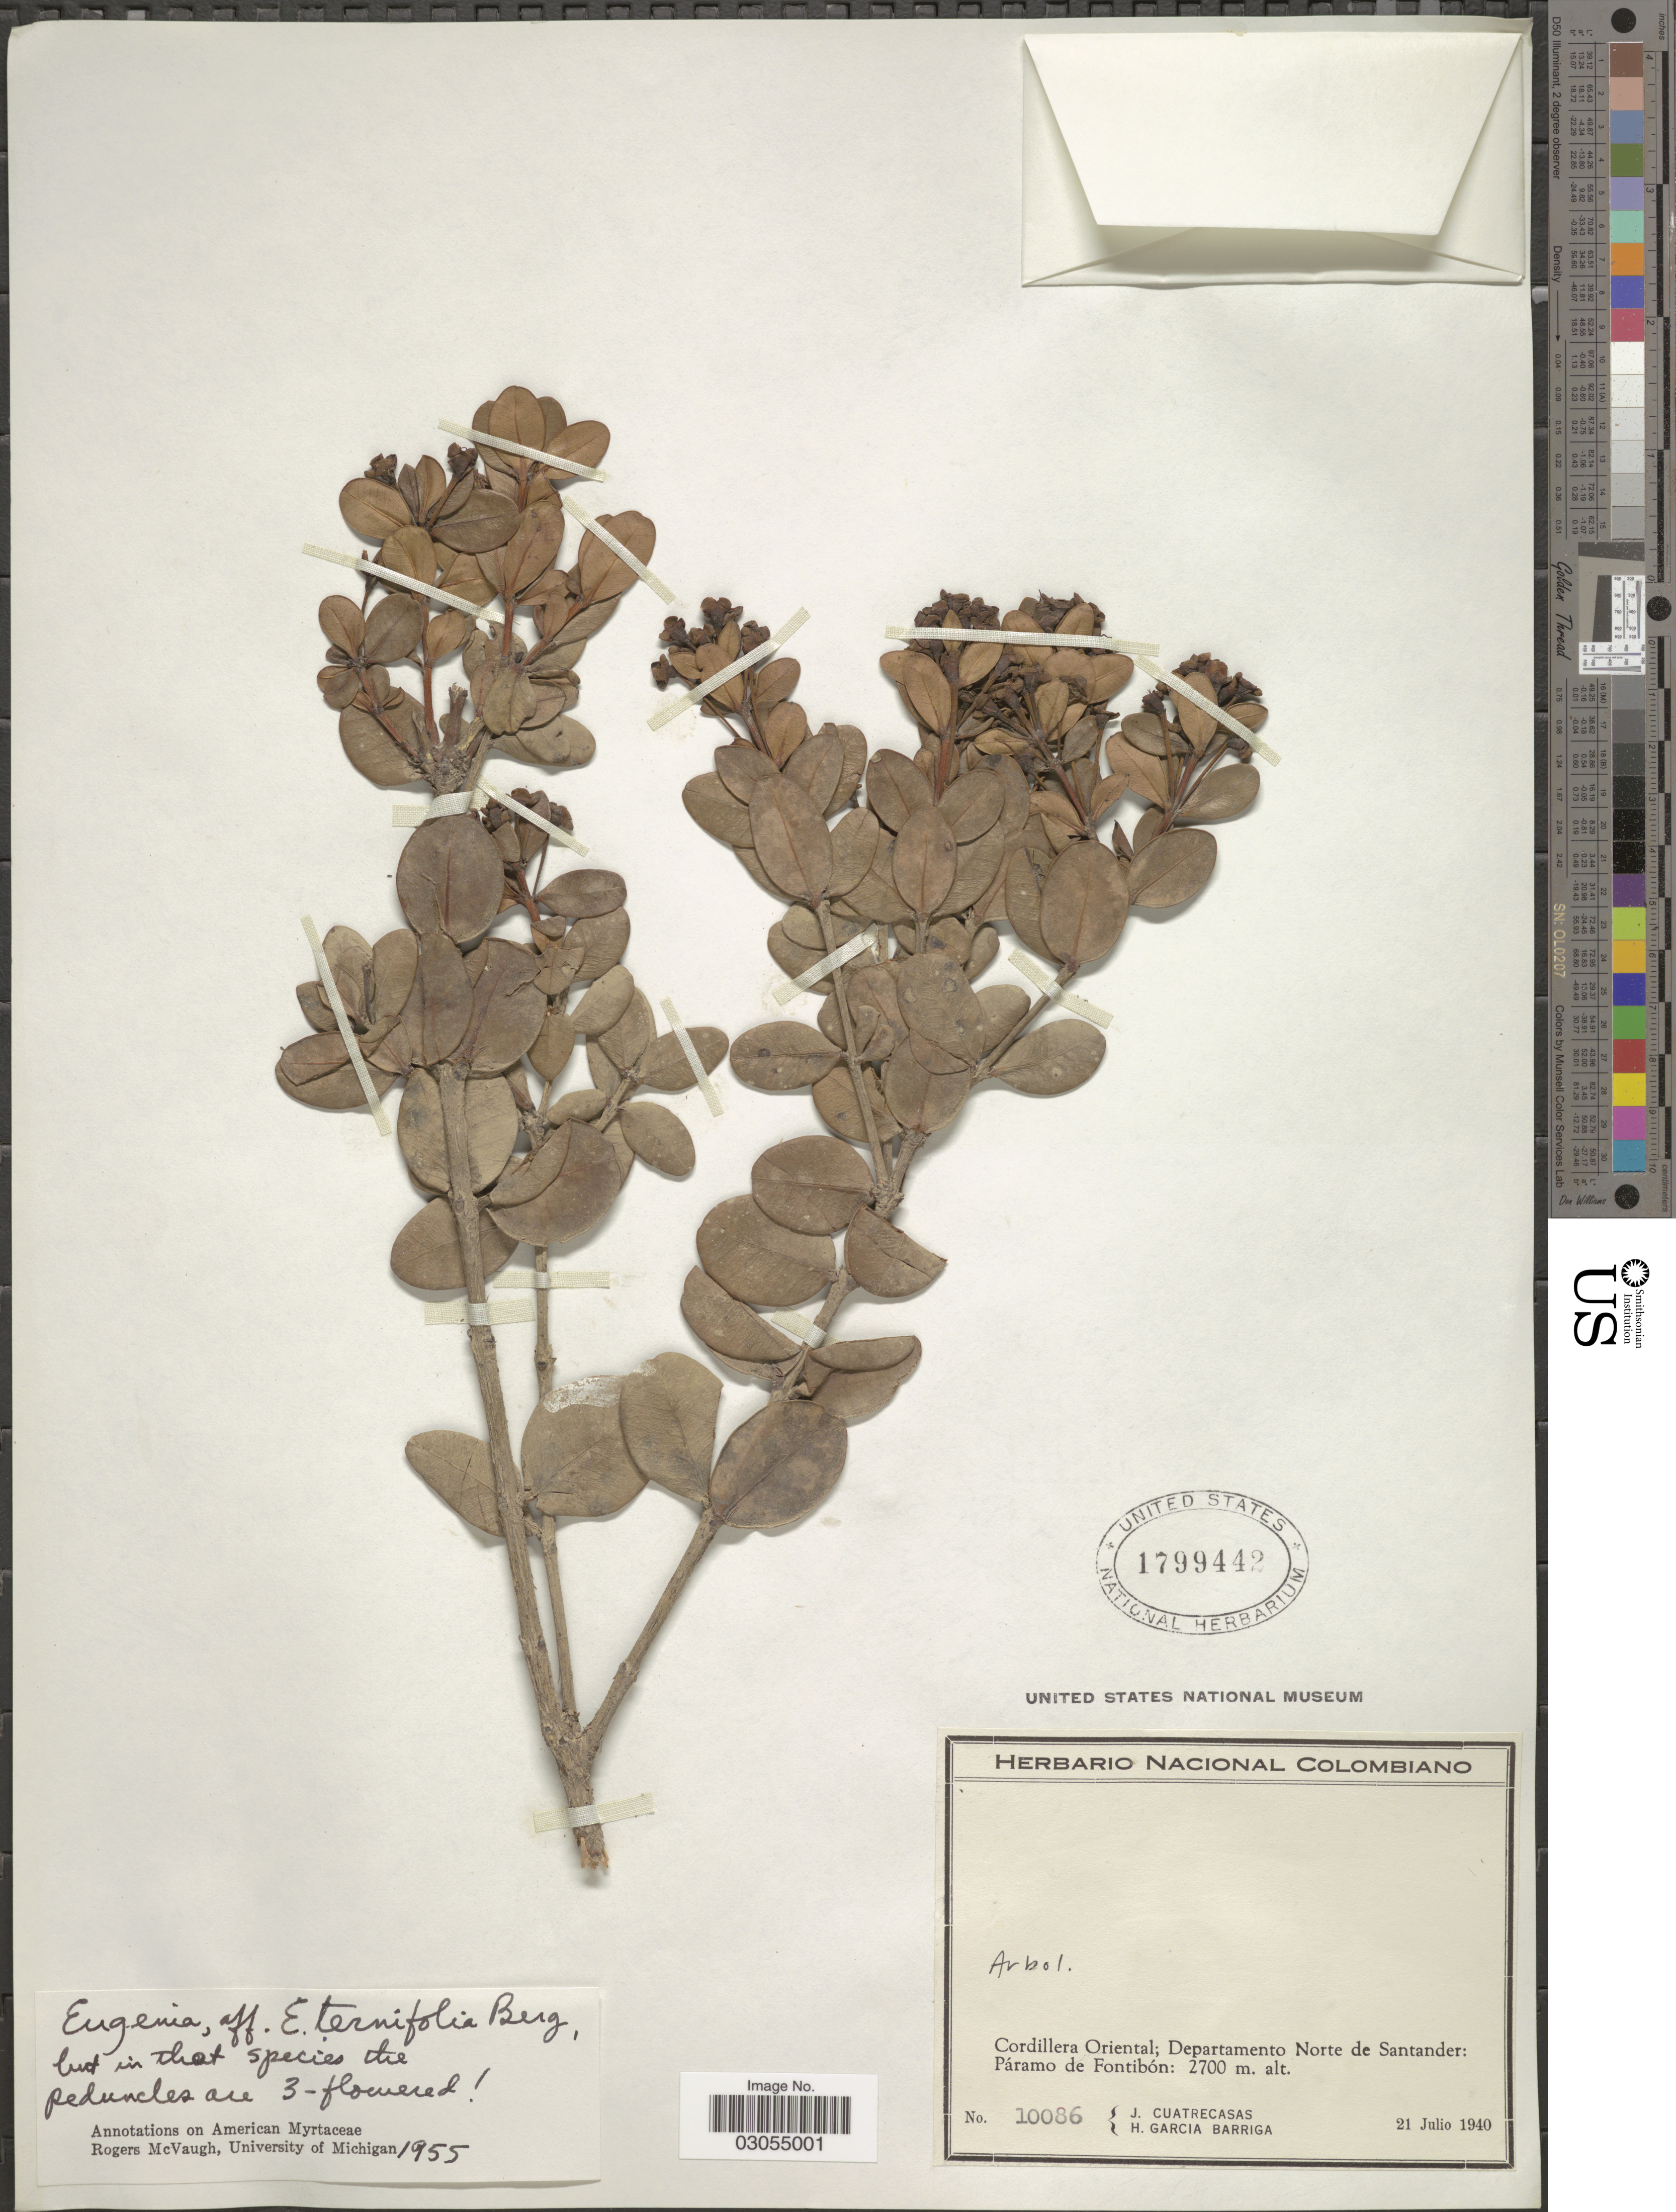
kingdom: Plantae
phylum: Tracheophyta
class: Magnoliopsida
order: Myrtales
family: Myrtaceae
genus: Myrcianthes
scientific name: Myrcianthes sp.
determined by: Strong, Mark T., (BOT), Smithsonian Institution - National Museum of Natural History (UNITED STATES)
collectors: J. Cuatrecasas & H. García Barriga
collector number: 10086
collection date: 1940-07-21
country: Colombia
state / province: Norte de Santander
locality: Cordillera Central; Departamento Norte de Santander: Páramo de Fontibón.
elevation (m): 2700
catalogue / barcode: US 1799442